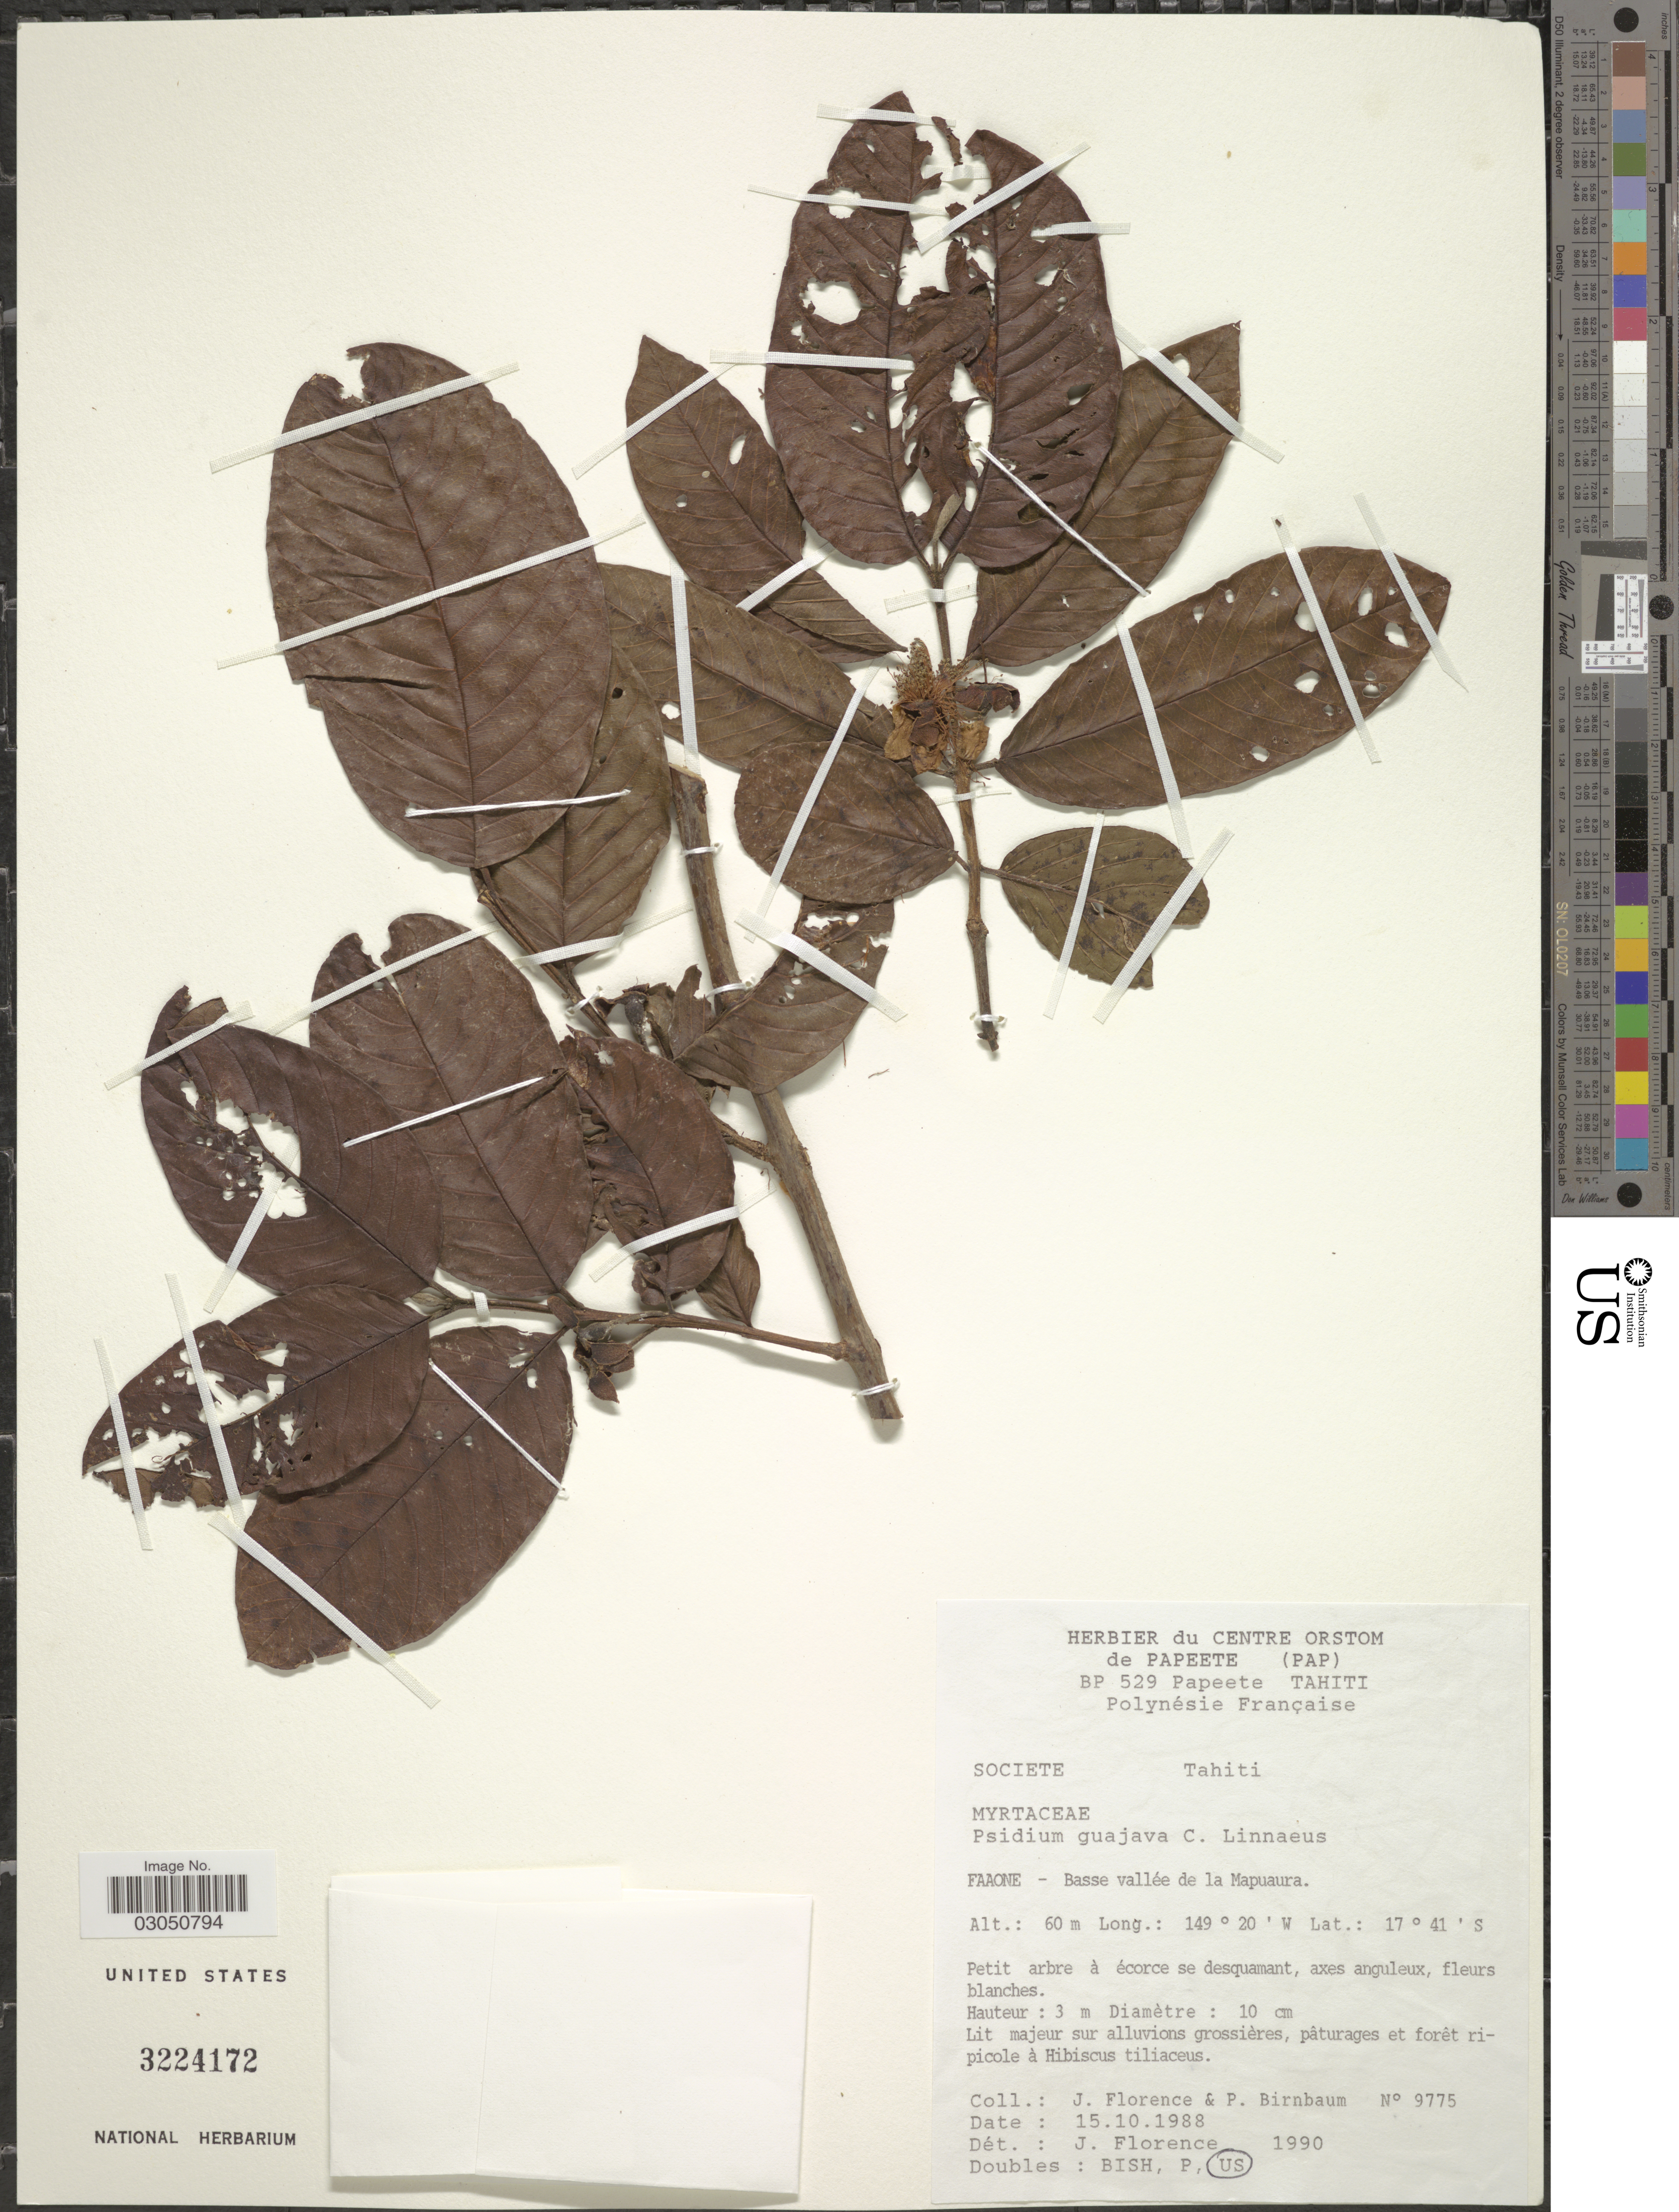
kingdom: Plantae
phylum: Tracheophyta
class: Magnoliopsida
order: Myrtales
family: Myrtaceae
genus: Psidium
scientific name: Psidium guajava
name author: L.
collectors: J. Florence & P. Birnbaum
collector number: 9775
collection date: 1988-10-15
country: French Polynesia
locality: Societe, Tahiti. Faaone - Basse vallée de la Mapuaura.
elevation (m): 60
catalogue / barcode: US 3224172